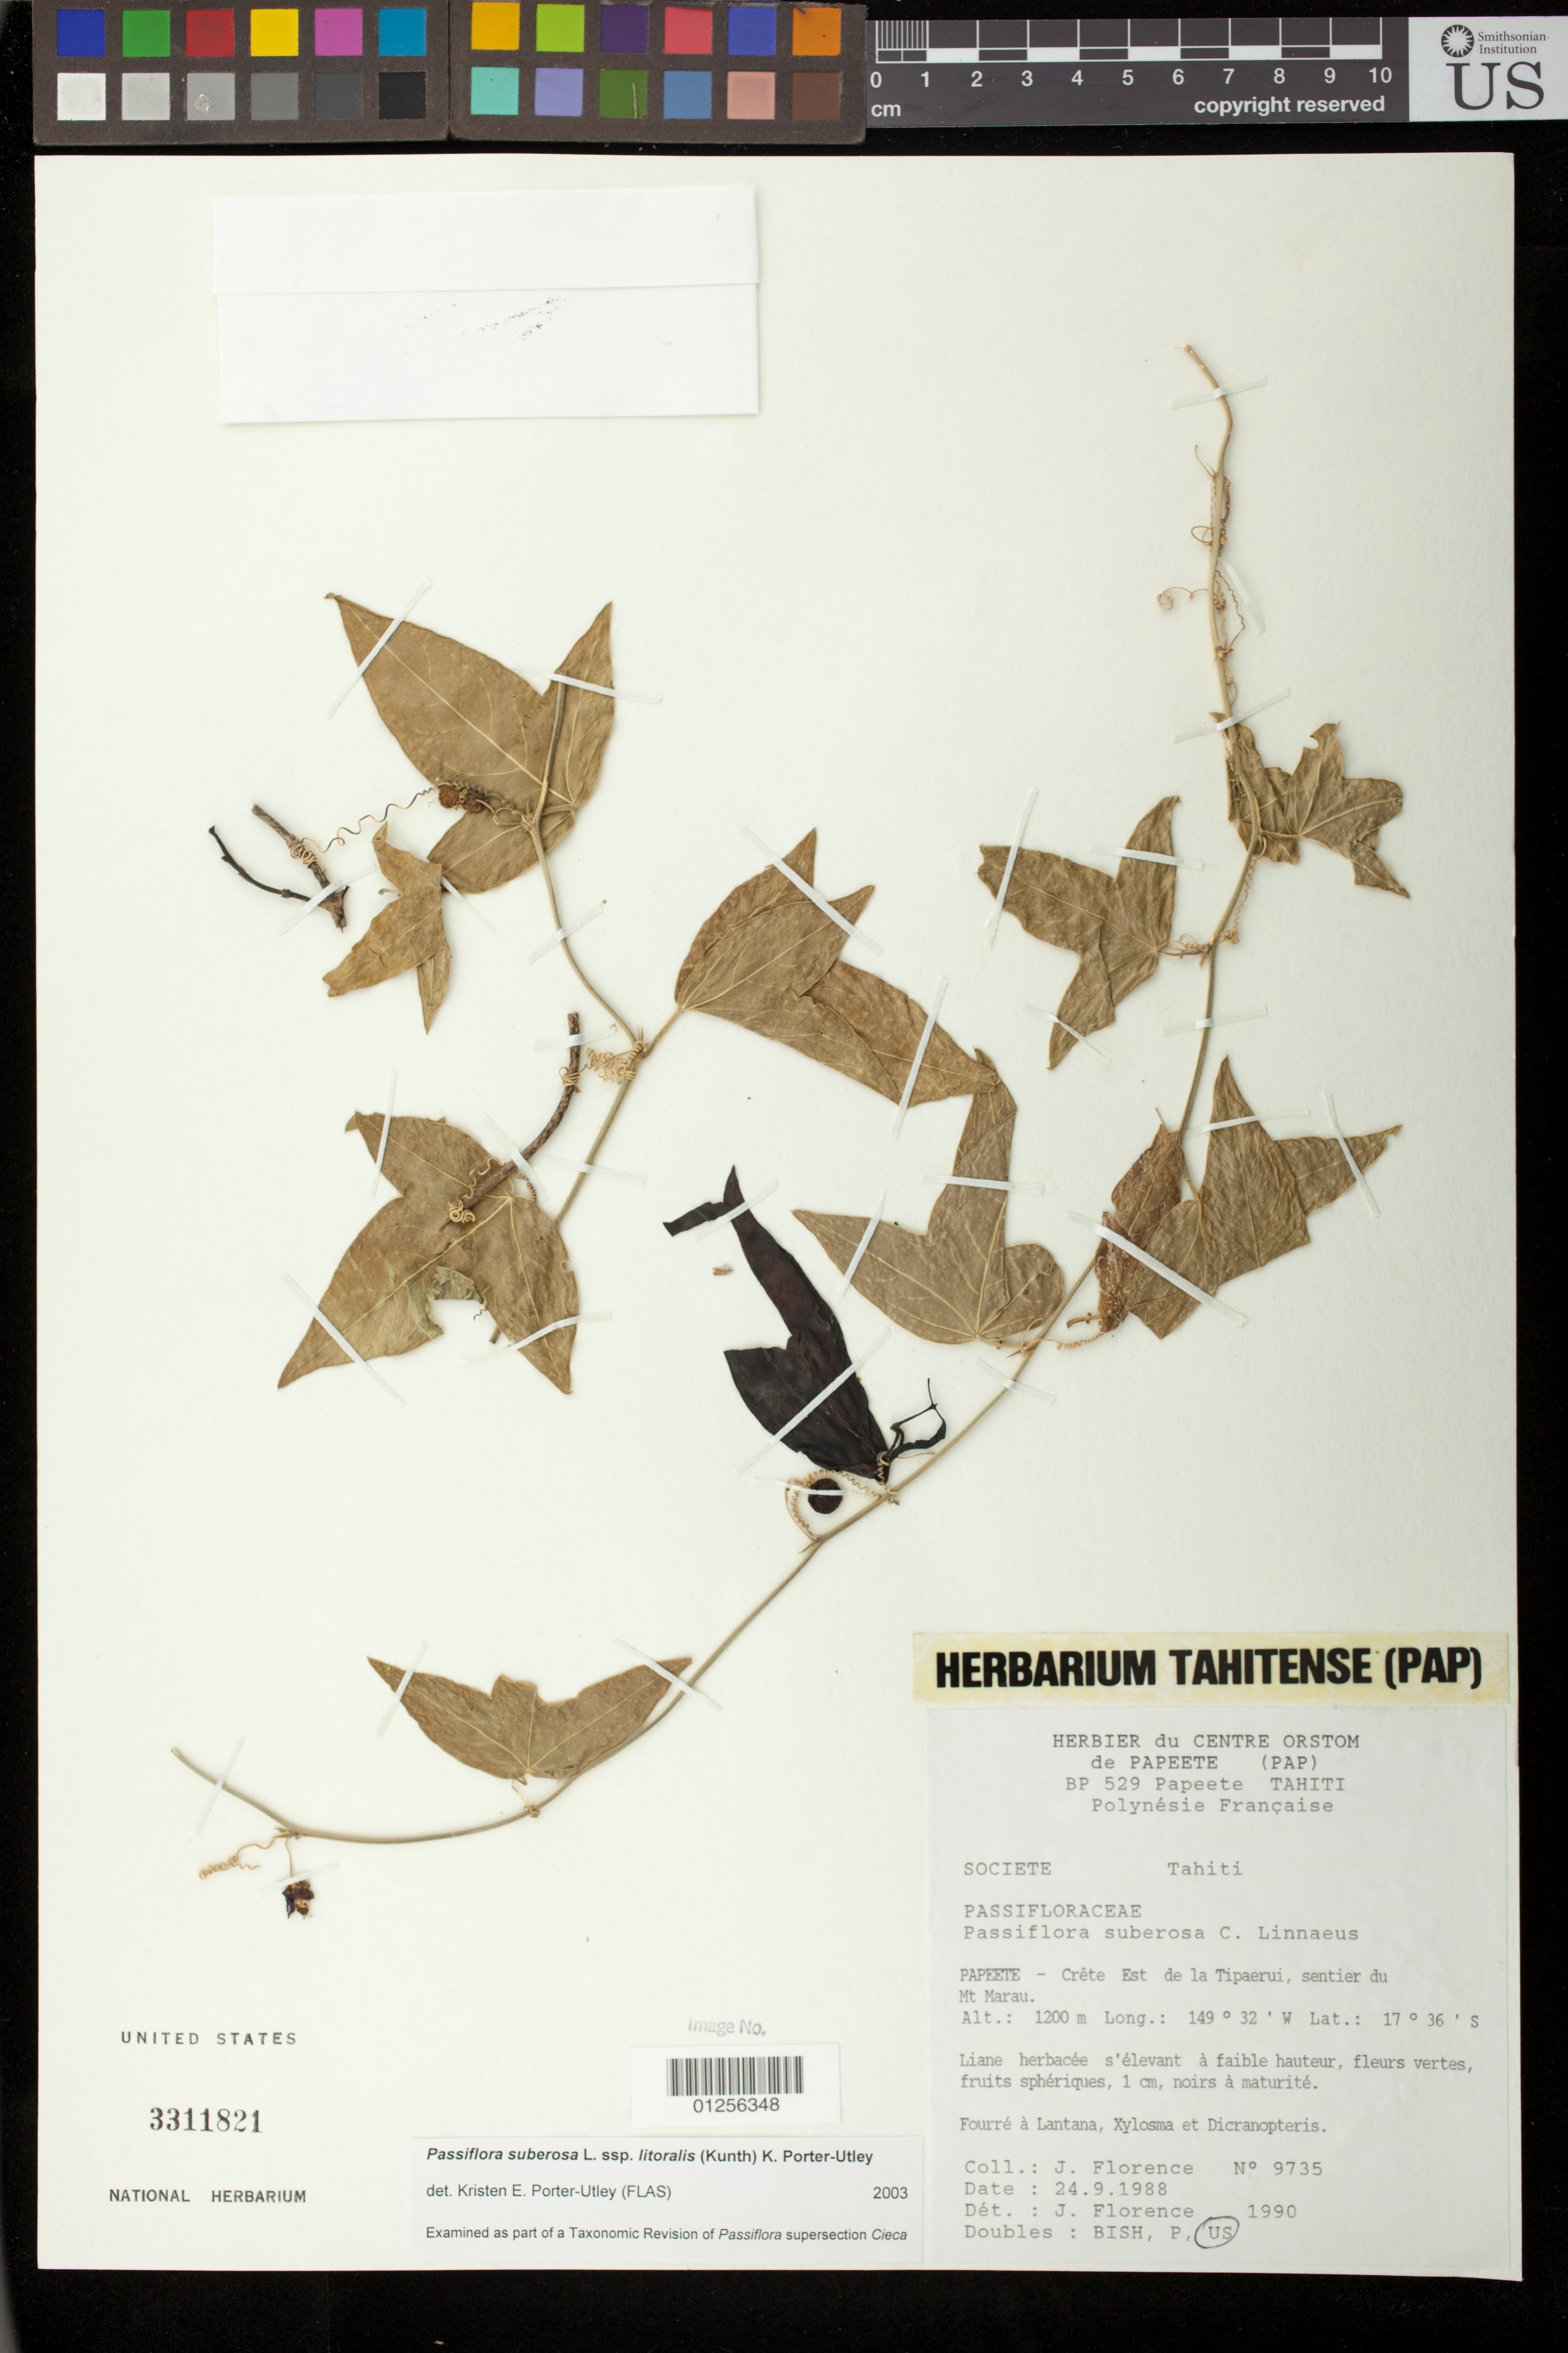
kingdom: Plantae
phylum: Tracheophyta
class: Magnoliopsida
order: Malpighiales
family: Passifloraceae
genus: Passiflora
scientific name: Passiflora suberosa subsp. litoralis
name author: (Kunth) Port.-Utl. et al.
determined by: Porter-Utley, Kristen E.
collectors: J. Florence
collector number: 9735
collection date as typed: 24 September 1988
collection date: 1988-09-24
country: French Polynesia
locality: Crete Est de la Tipaerui, sentier de Mt. Marau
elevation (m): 1200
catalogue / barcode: US 3311821